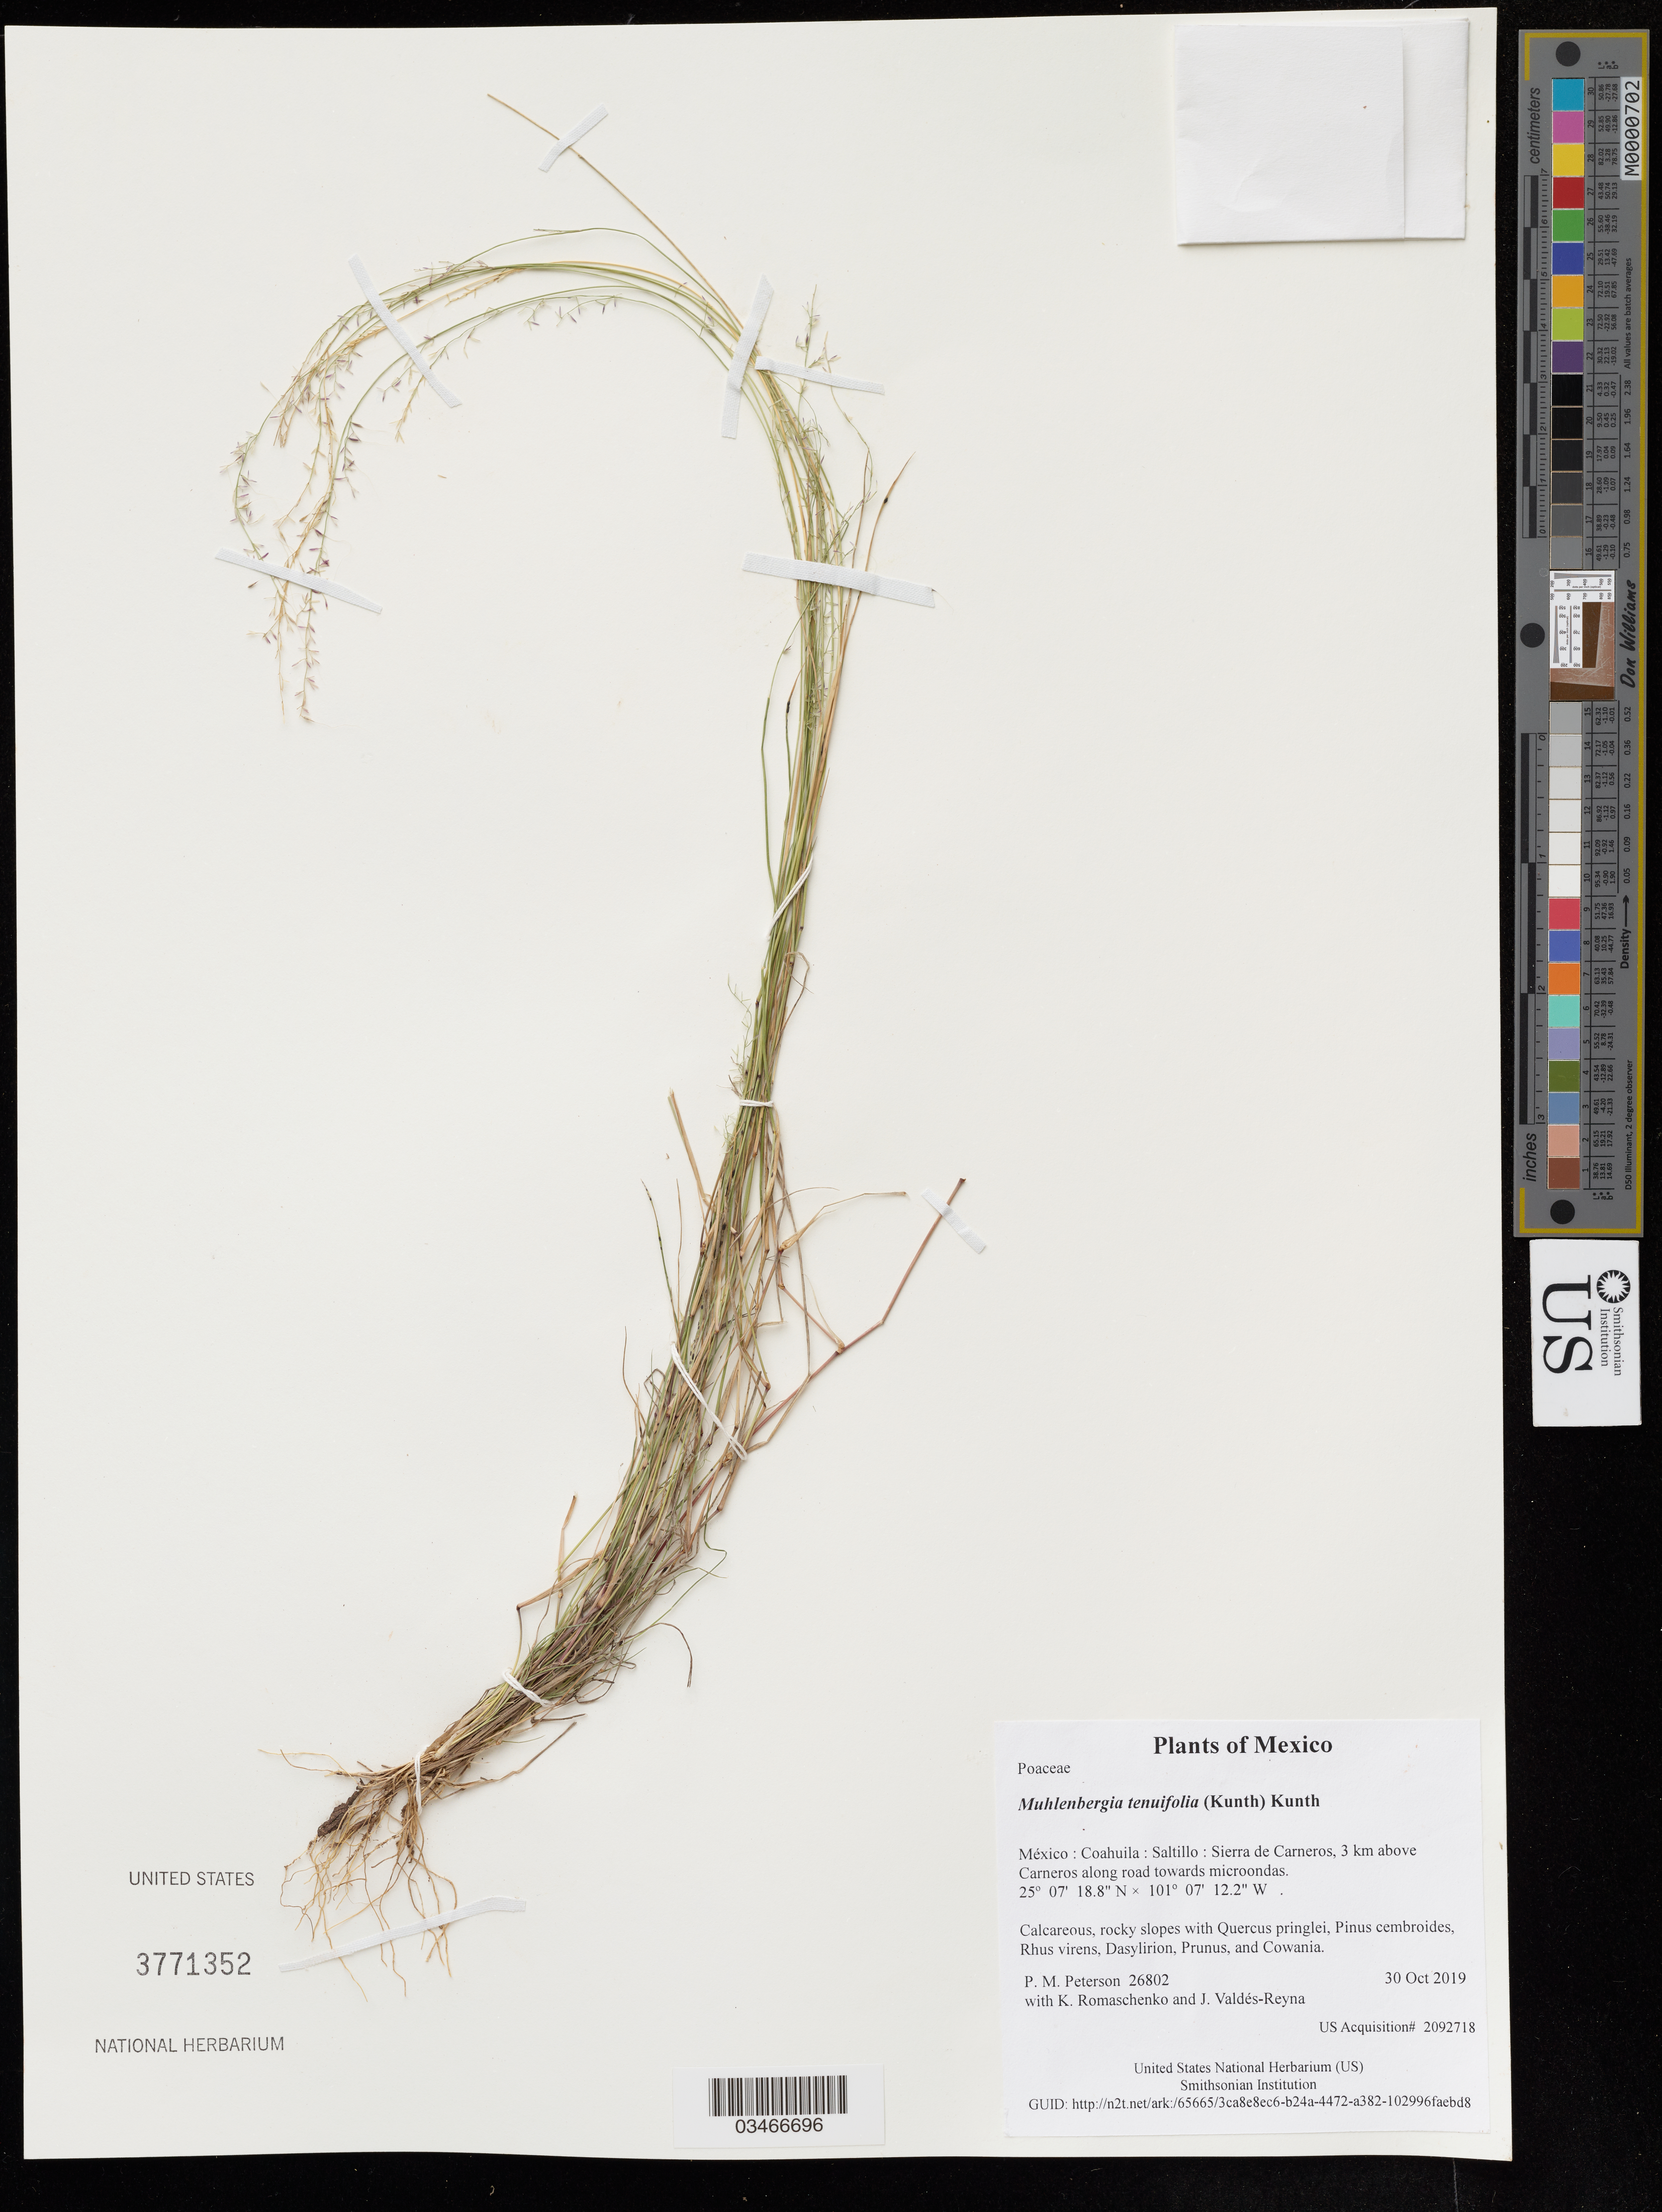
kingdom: Plantae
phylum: Tracheophyta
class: Liliopsida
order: Poales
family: Poaceae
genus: Muhlenbergia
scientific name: Muhlenbergia tenuifolia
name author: (Kunth) Kunth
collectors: P. M. Peterson, K. Romaschenko & J. Valdés-Reyna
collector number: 26802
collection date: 2019-10-30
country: México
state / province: Coahuila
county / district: Saltillo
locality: Sierra de Carneros, 3 km above Carneros along road towards microondas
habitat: Calcareous, rocky slopes with Quercus pringlei, Pinus cembroides, Rhus virens, Dasylirion, Prunus, and Cowania.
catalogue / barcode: US 3771352